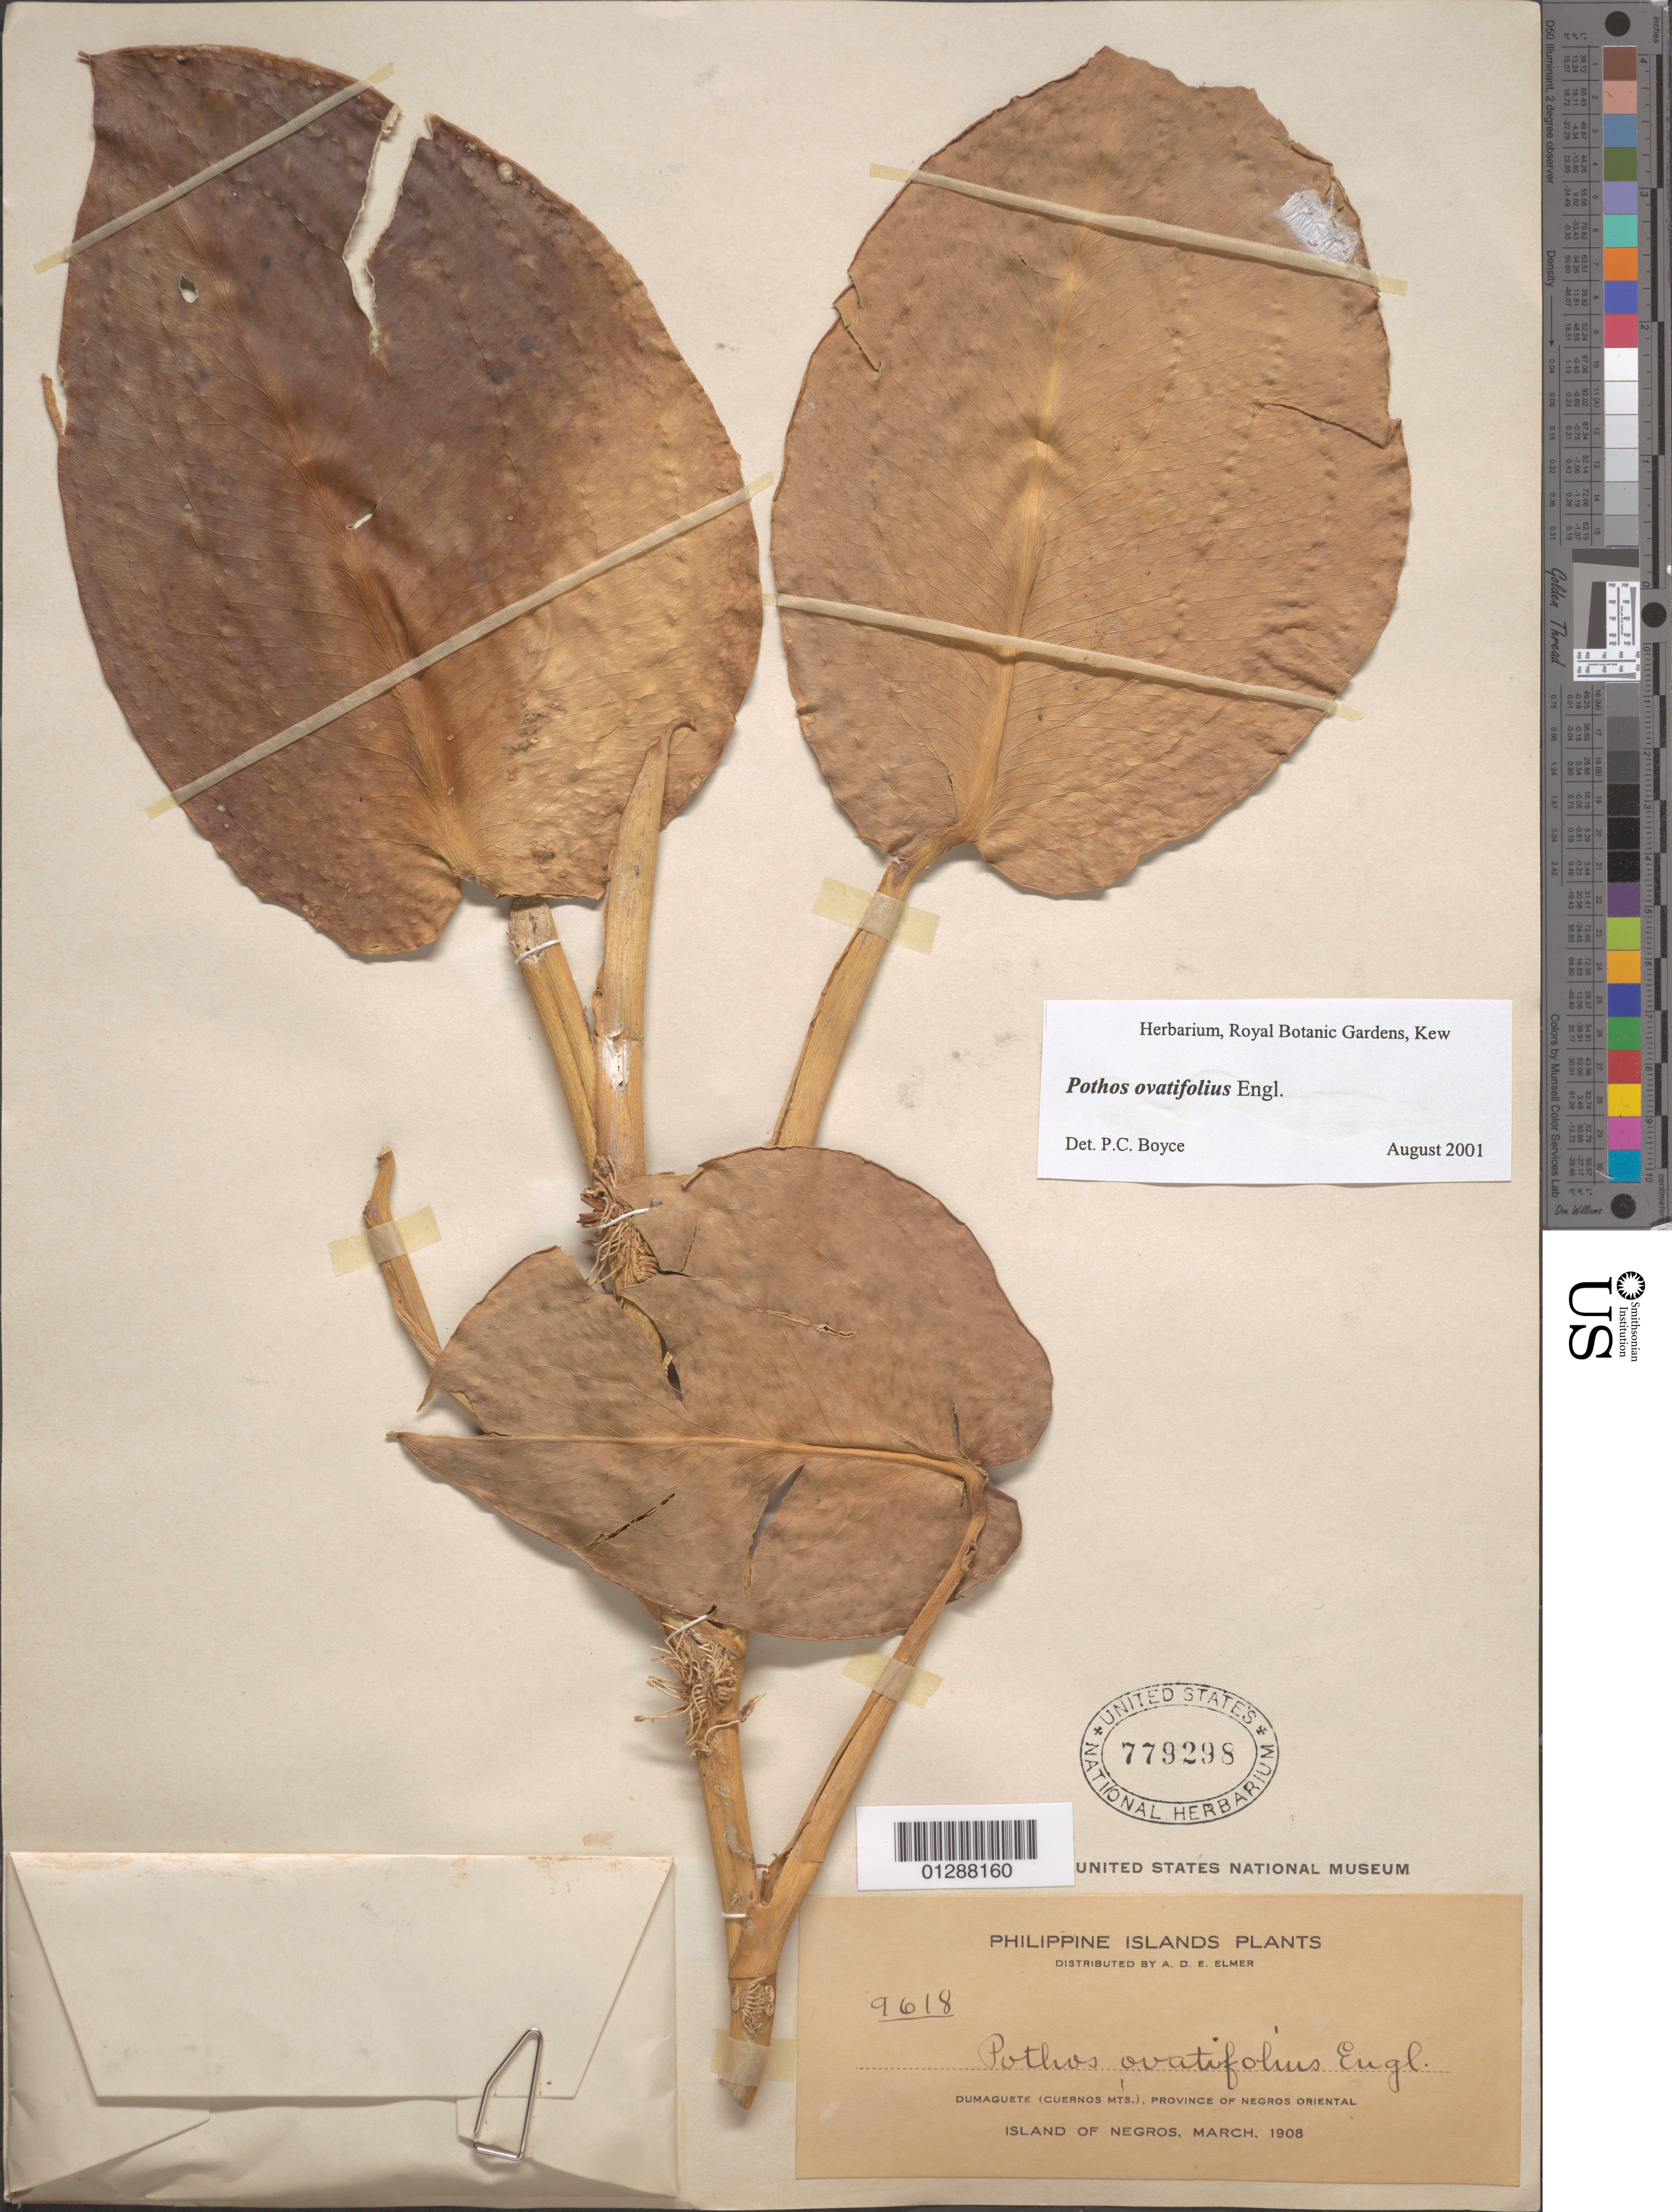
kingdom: Plantae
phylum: Tracheophyta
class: Liliopsida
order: Alismatales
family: Araceae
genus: Pothos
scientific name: Pothos ovatifolius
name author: Engl.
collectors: A. D. E. Elmer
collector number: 9618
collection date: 1908-03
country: Philippines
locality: Dumaguete (Cuernos Mts.), Province of Negros Oriental. Island of Negros.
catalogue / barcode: US 779298